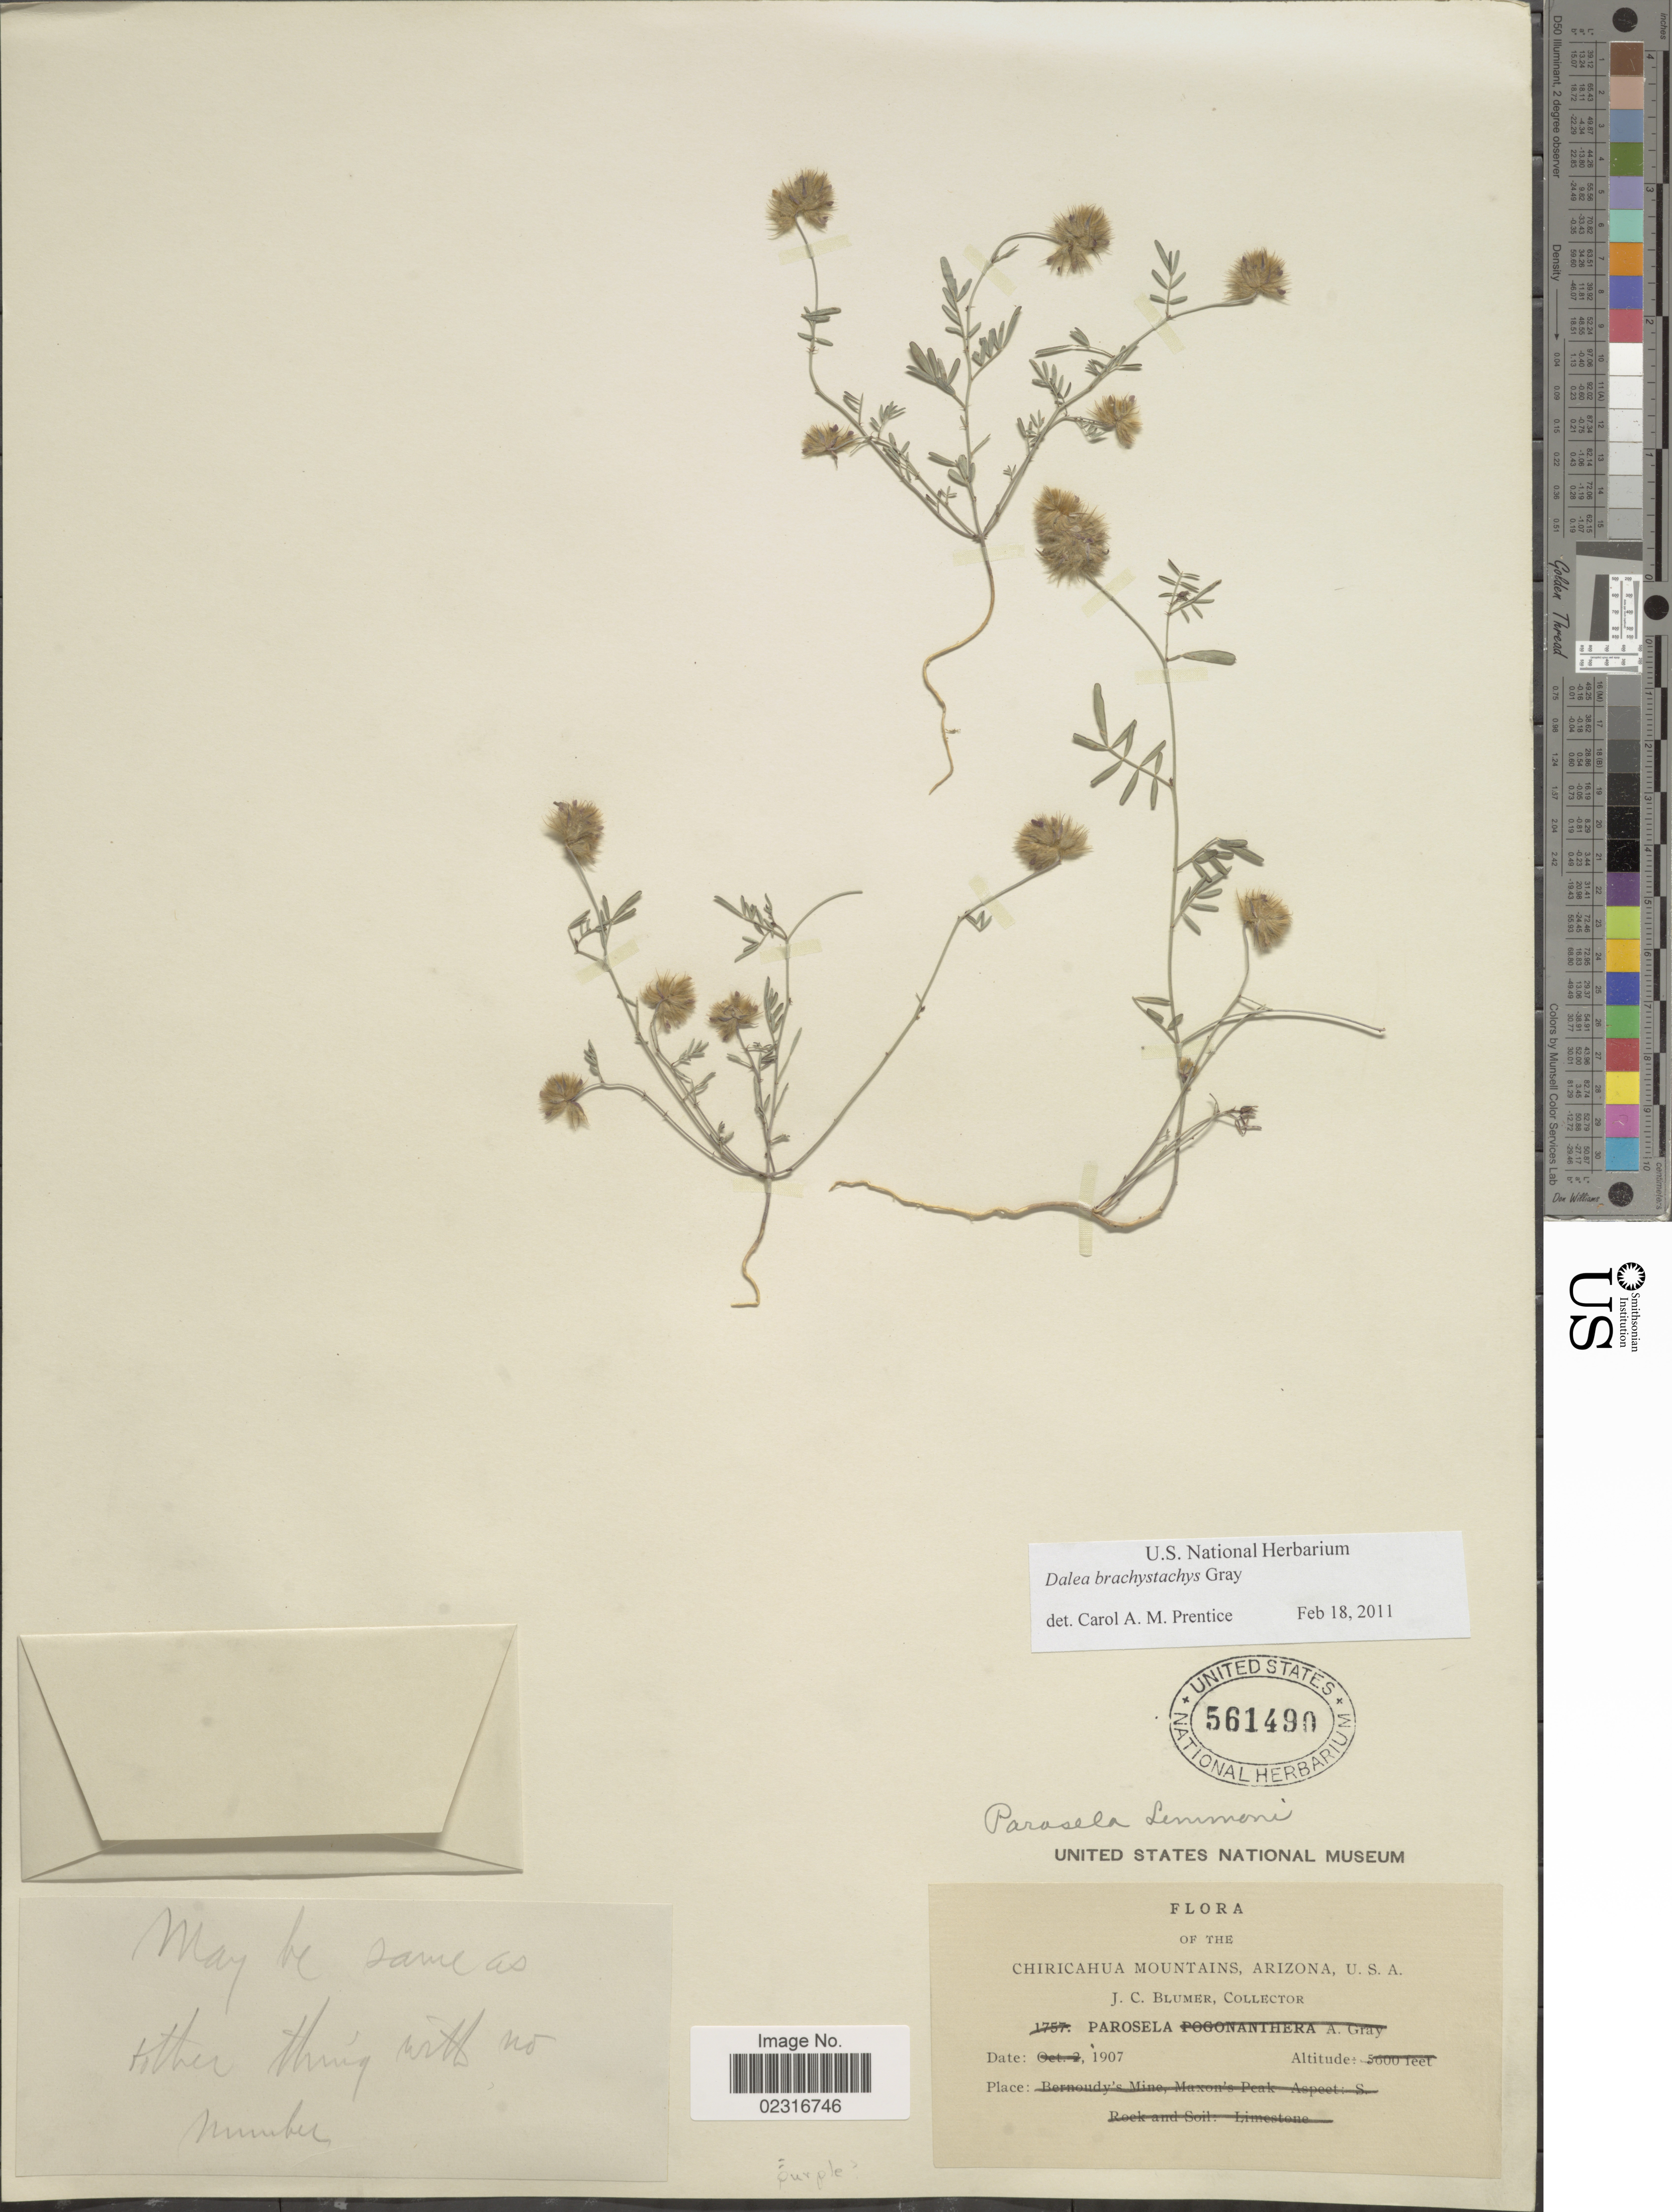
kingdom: Plantae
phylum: Tracheophyta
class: Magnoliopsida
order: Fabales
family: Fabaceae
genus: Dalea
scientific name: Dalea brachystachys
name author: A. Gray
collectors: J. C. Blumer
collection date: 1907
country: United States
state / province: Arizona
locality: Chiricahua Mountains, U.S.A.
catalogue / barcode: US 561490